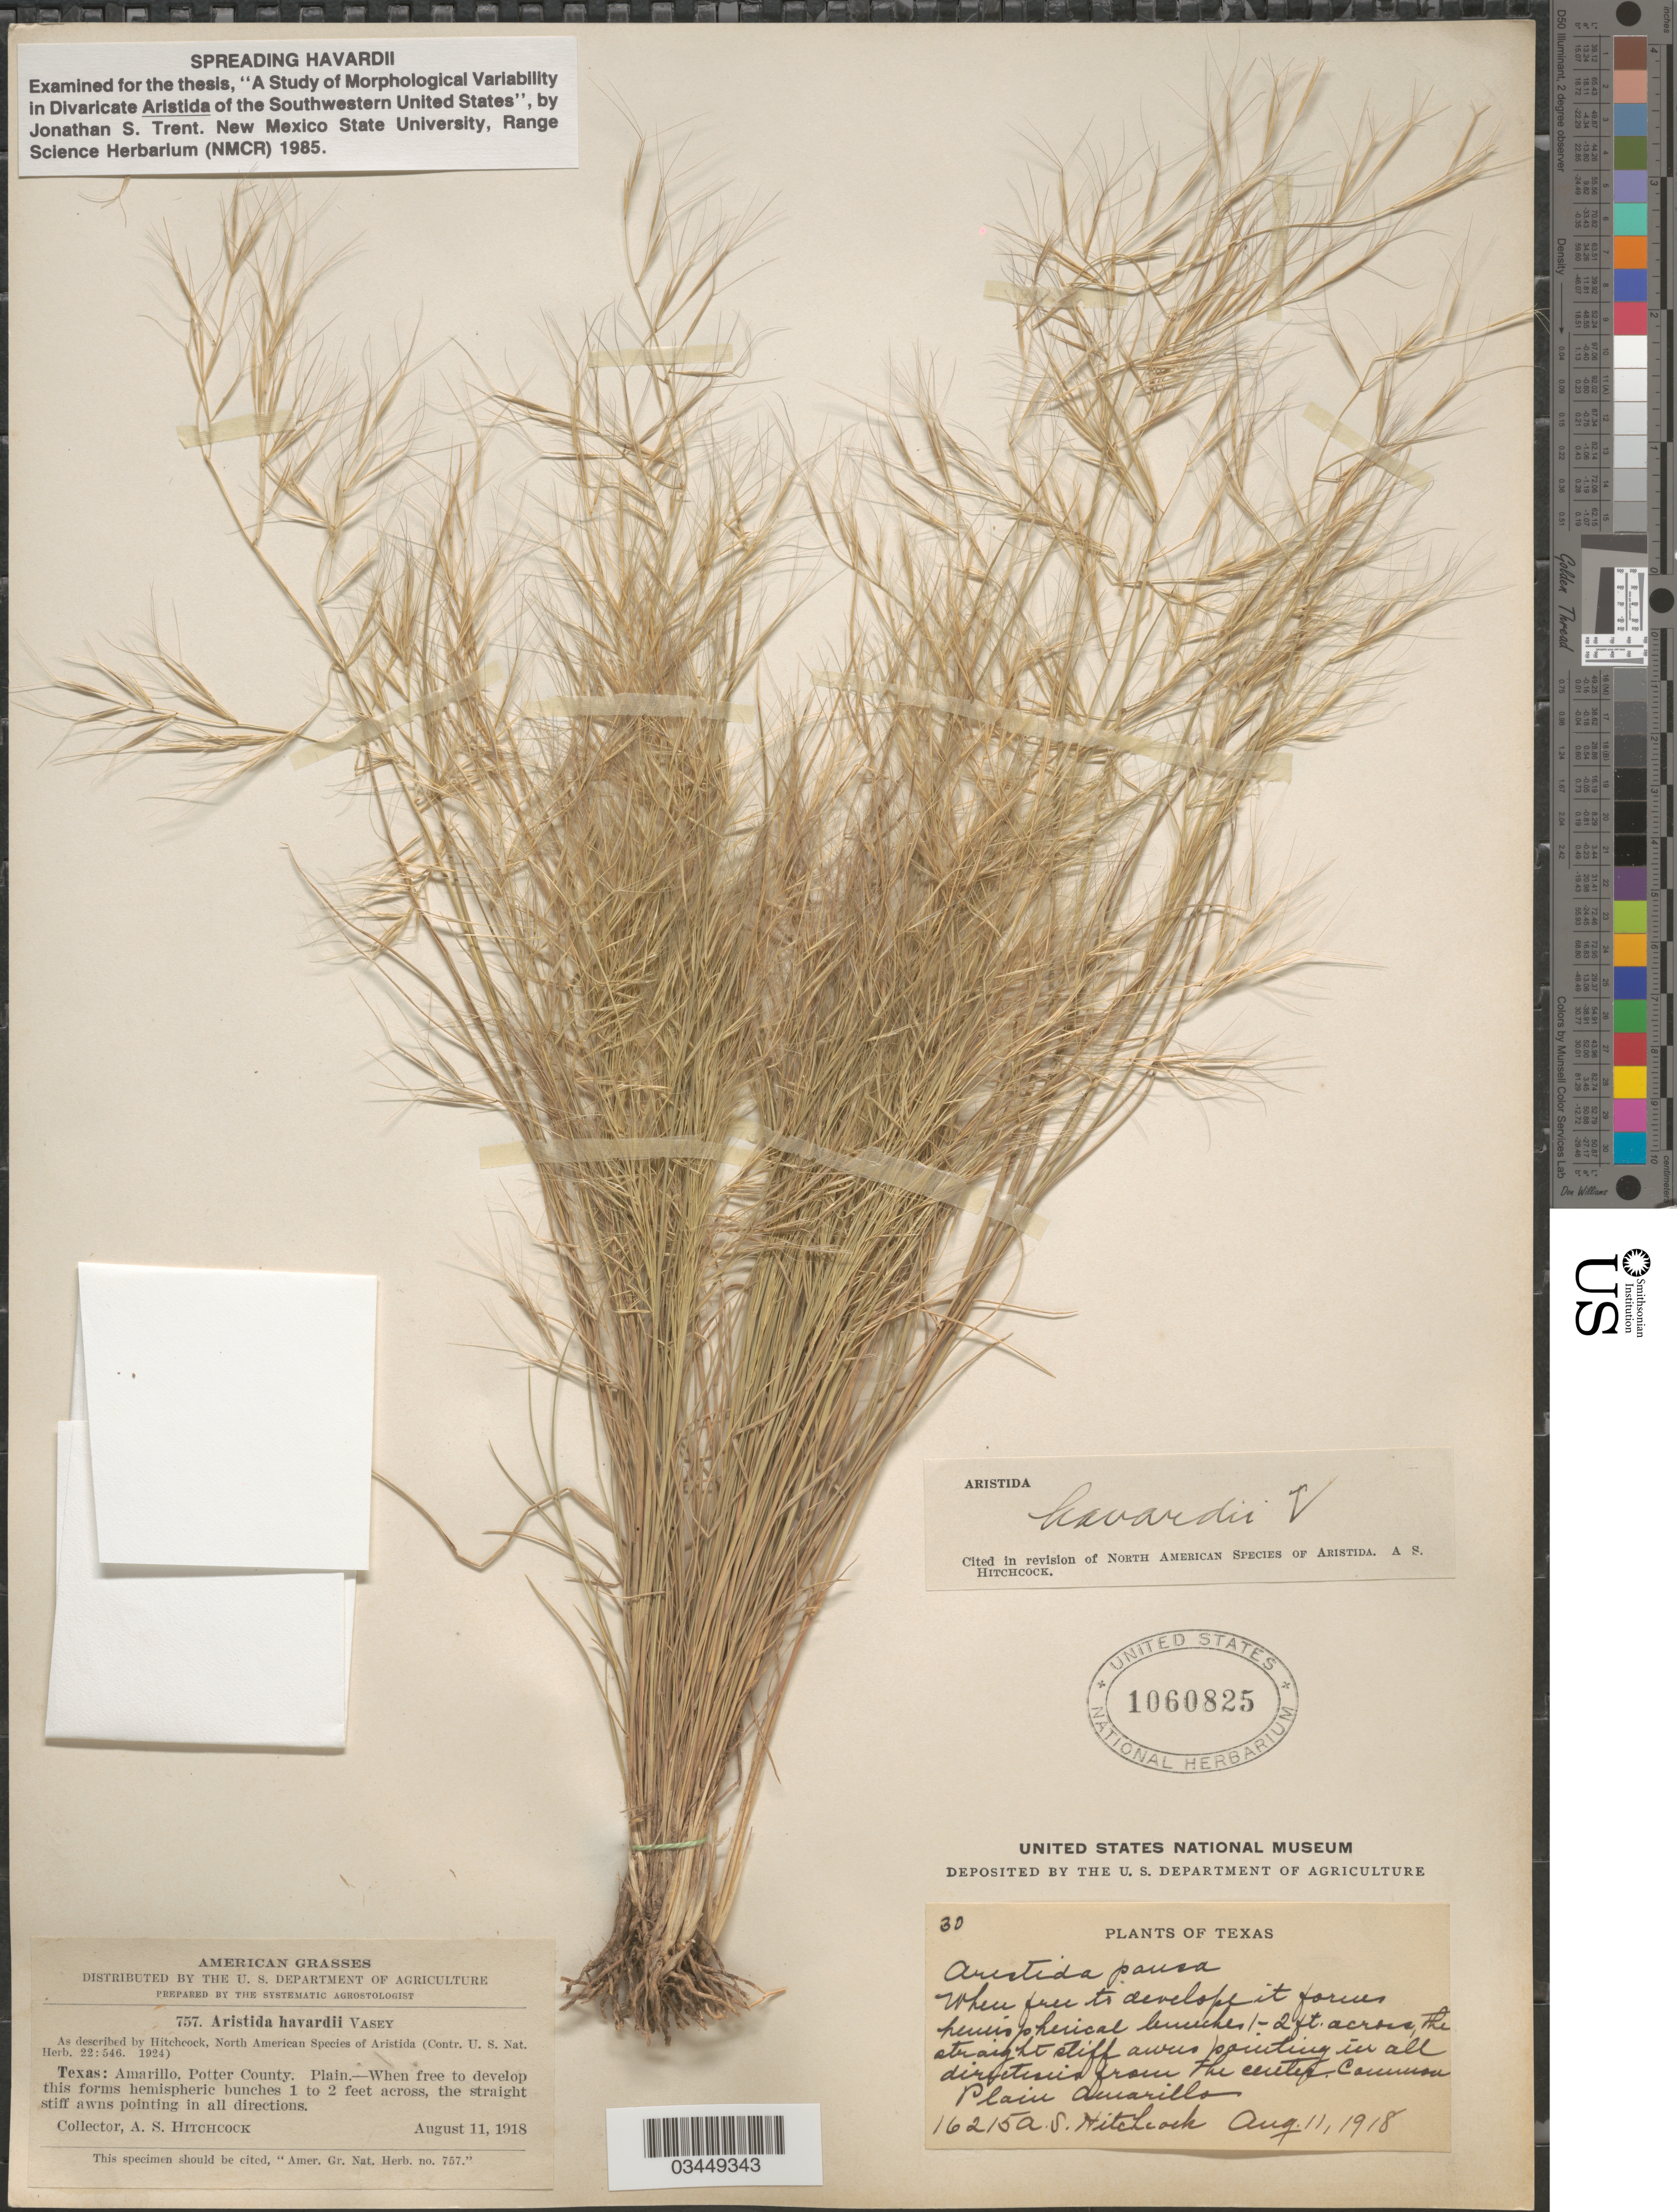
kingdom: Plantae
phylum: Tracheophyta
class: Liliopsida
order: Poales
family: Poaceae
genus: Aristida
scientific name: Aristida havardii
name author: Vasey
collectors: A. S. Hitchcock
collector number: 757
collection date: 1918-08-11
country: United States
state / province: Texas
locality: Amarillo, Potter County.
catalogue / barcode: US 1060825